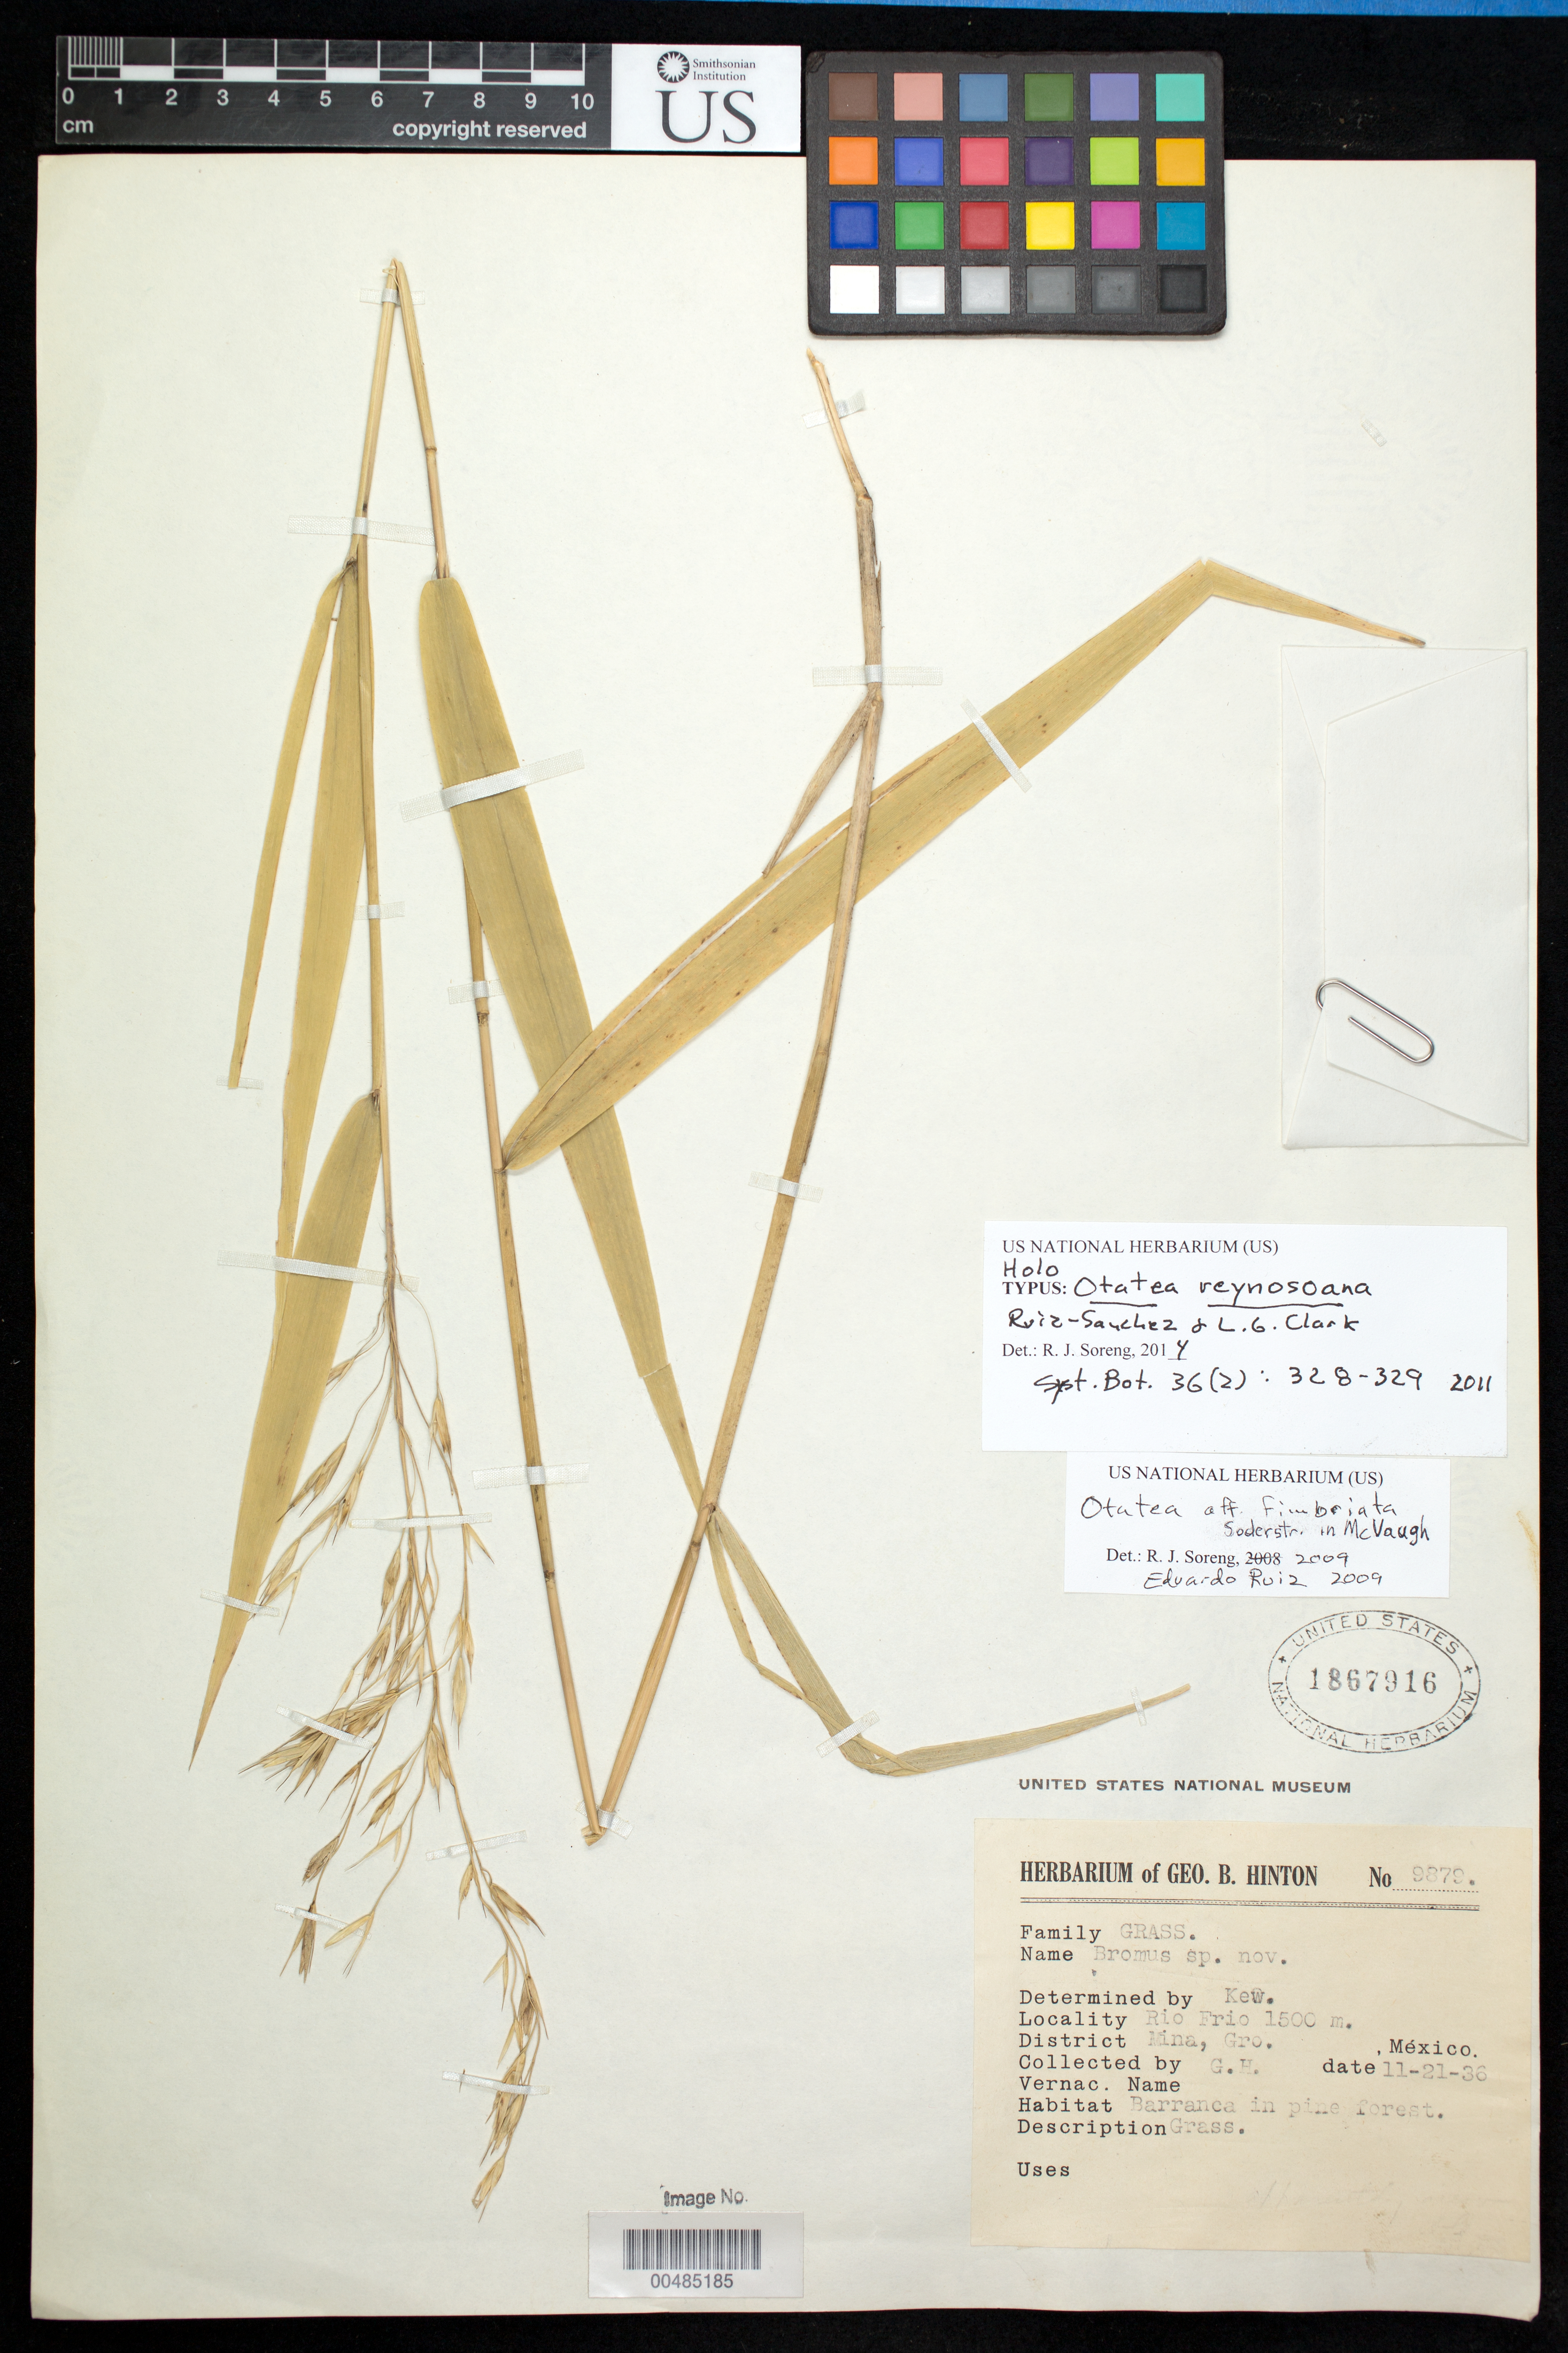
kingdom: Plantae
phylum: Tracheophyta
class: Liliopsida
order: Poales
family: Poaceae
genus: Otatea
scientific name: Otatea reynosoana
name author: Ruíz-Sanchez & L.G. Clark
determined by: Soreng, Robert J., Research Associate (BOT), Smithsonian Institution - National Museum of Natural History (UNITED STATES)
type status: Holotype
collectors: G. B. Hinton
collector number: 9879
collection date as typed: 21 Nov 1936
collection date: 1936-11-21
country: Mexico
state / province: Guerrero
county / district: Mina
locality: Rio Frio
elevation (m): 1500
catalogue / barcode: US 1867916